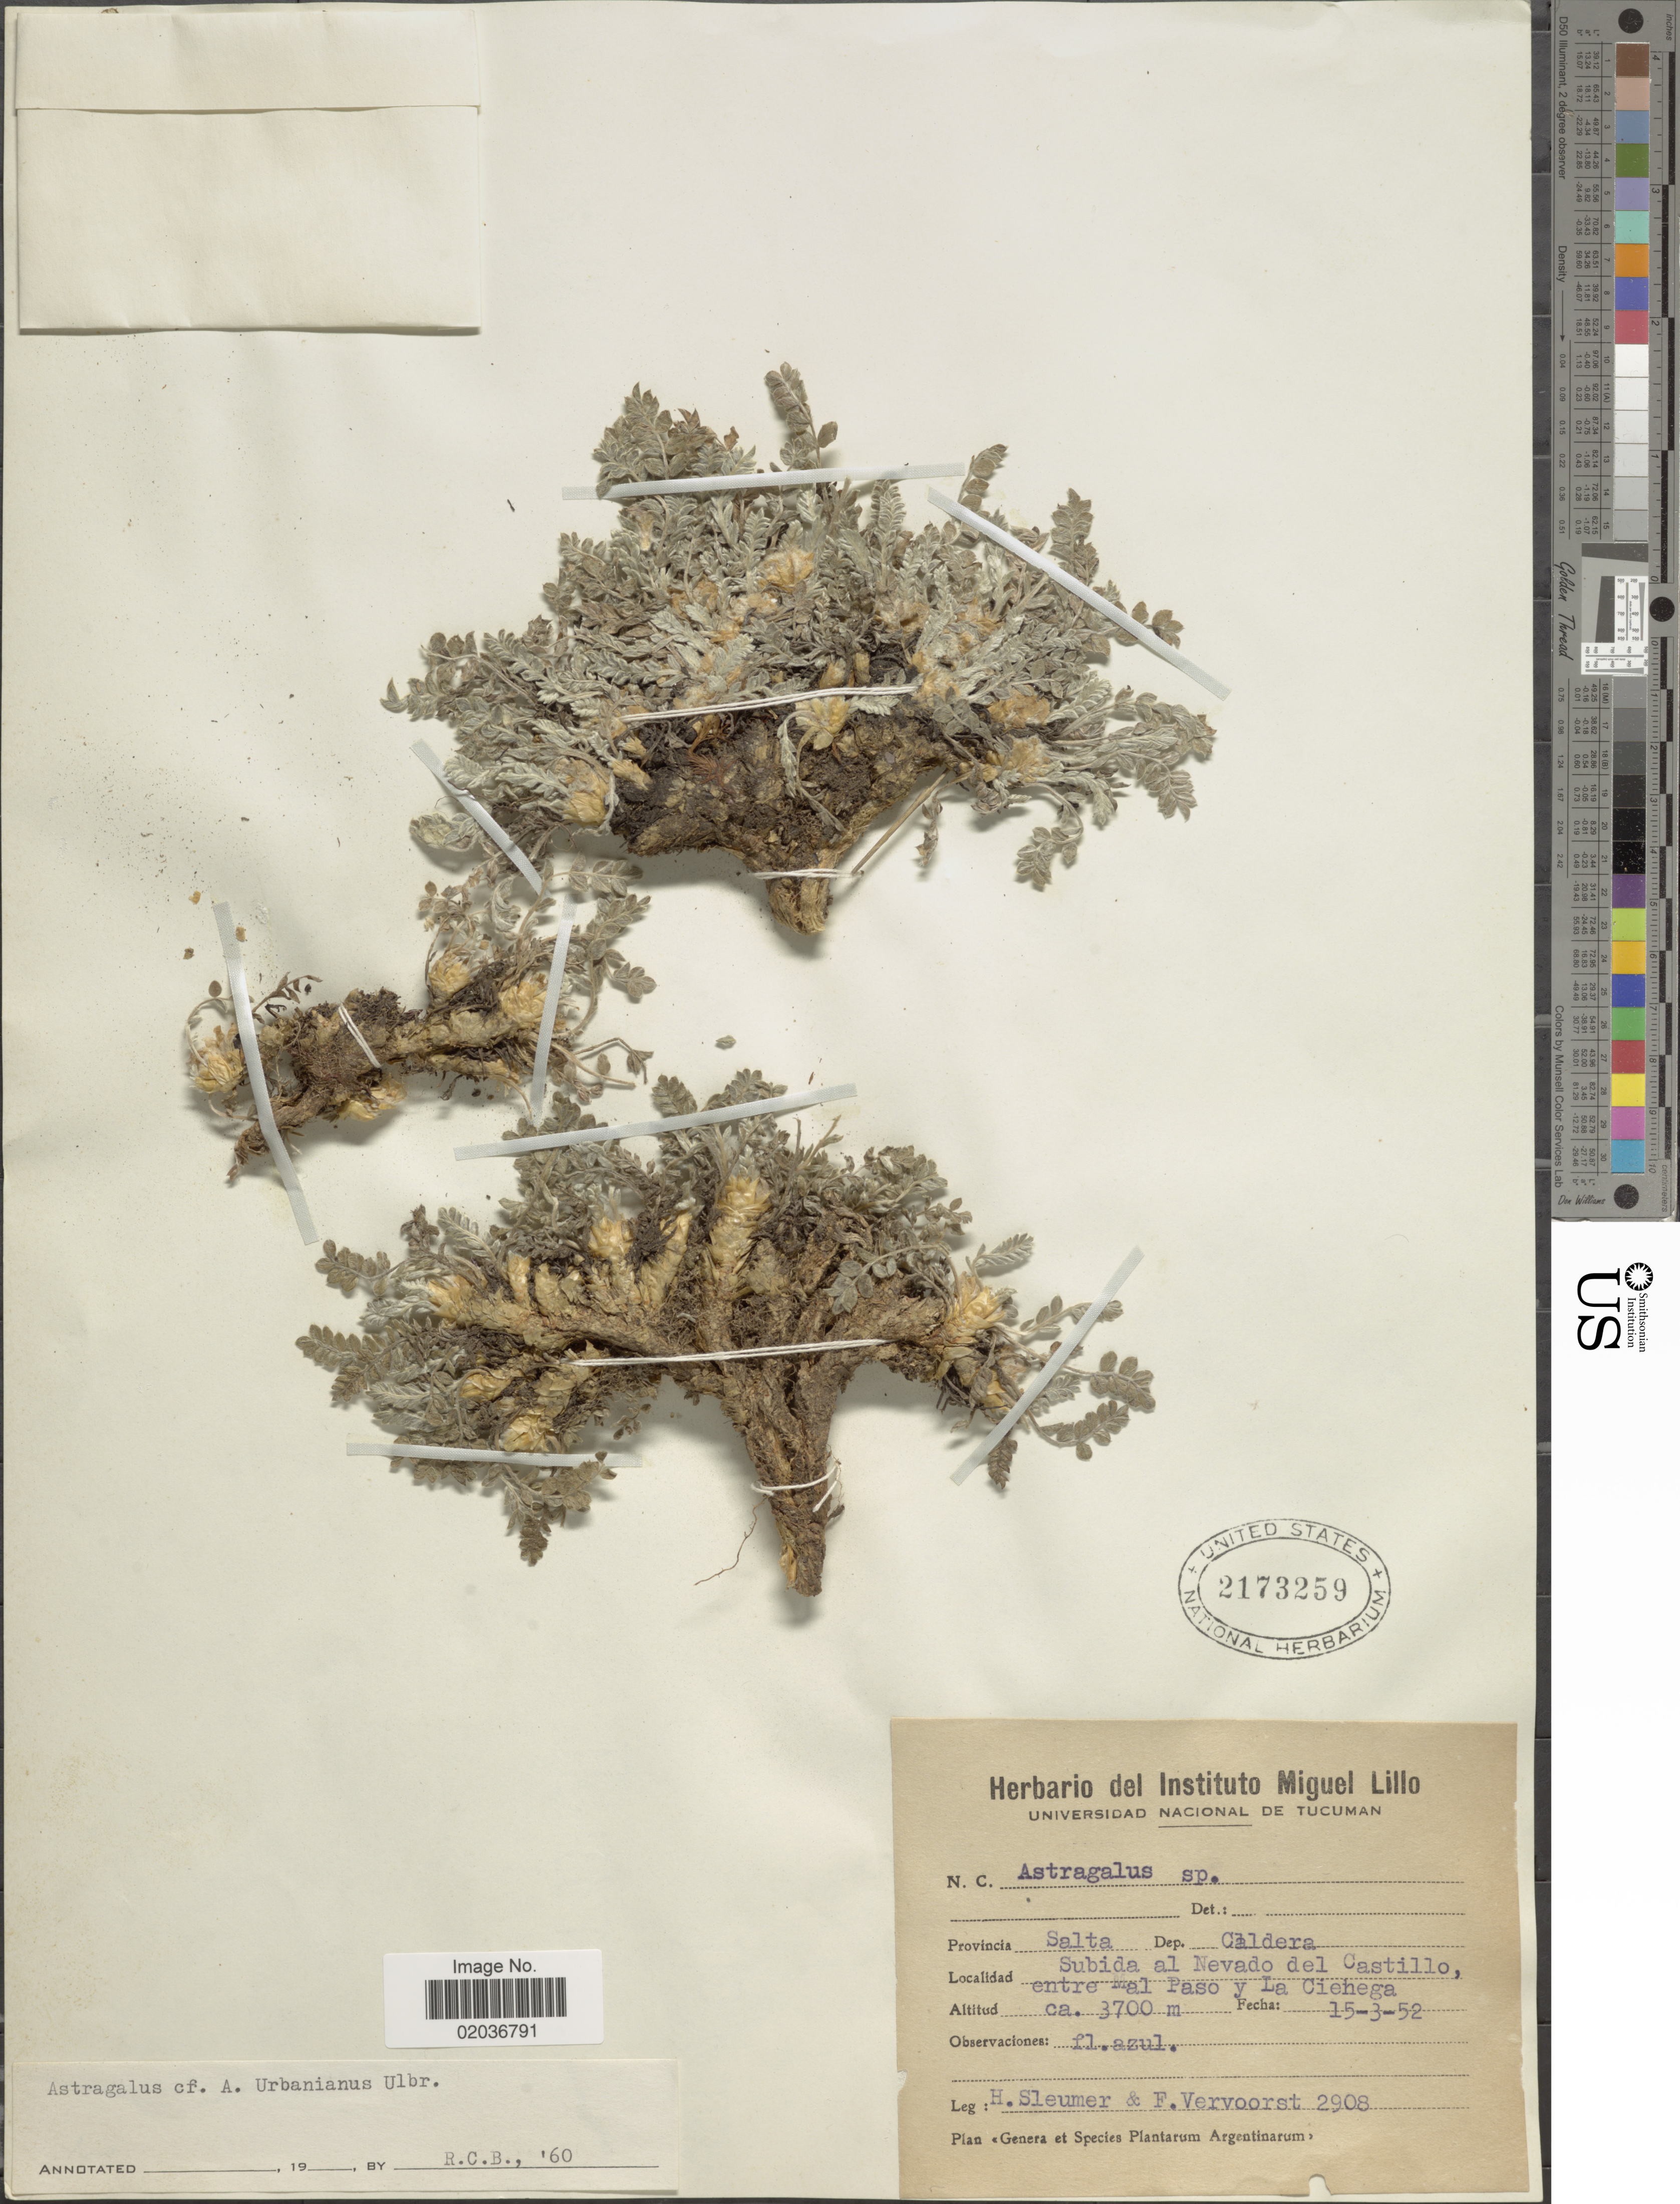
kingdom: Plantae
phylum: Tracheophyta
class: Magnoliopsida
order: Fabales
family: Fabaceae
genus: Astragalus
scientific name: Astragalus urbanianus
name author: Ulbr.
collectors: H. O. Sleumer & F. Vervoorst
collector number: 2908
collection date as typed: Transcribed d/m/y: 15/3/52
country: Argentina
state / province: Salta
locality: Dep. Caldera, Subida al Nevado del Castillo, entre Mal Paso y La Ciehega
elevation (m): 3700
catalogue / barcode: US 2173259